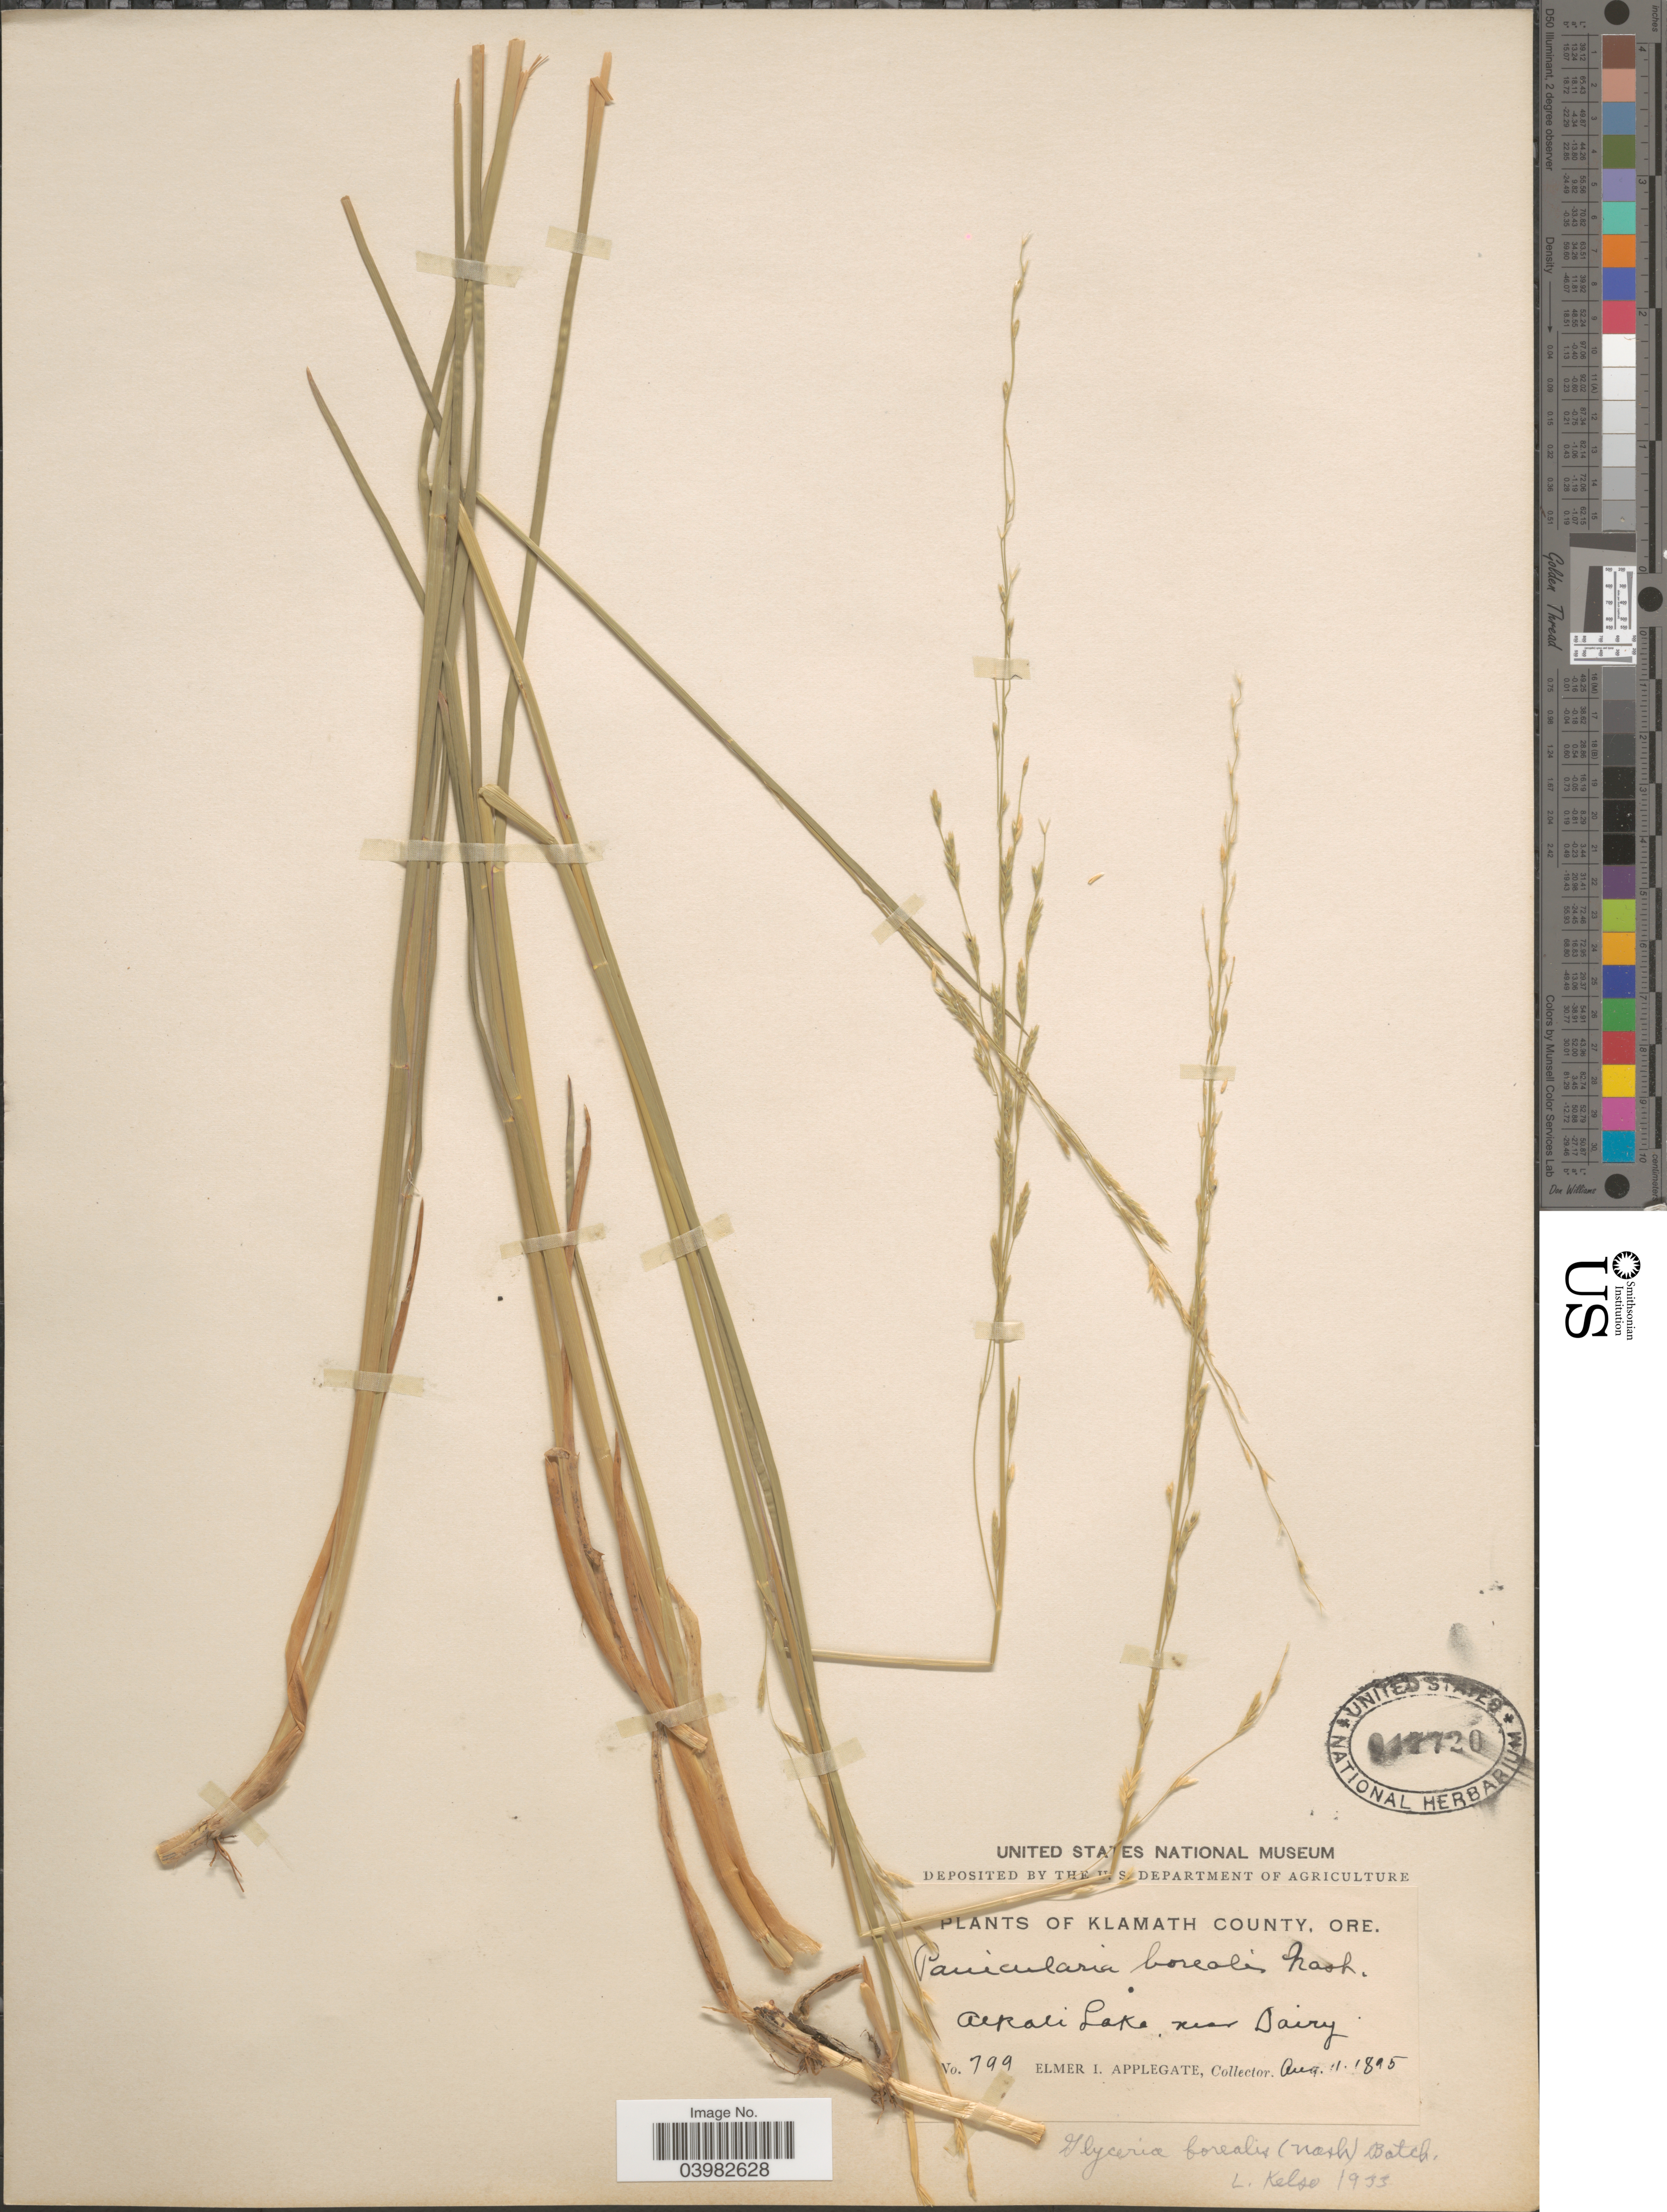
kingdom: Plantae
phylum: Tracheophyta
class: Liliopsida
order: Poales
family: Poaceae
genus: Glyceria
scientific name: Glyceria borealis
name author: (Nash) Batchelder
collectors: E. I. Applegate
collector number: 799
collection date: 1895-08-11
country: United States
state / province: Oregon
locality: Klamath County. Alkali Lake, near Dairy.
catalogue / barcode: US 917720